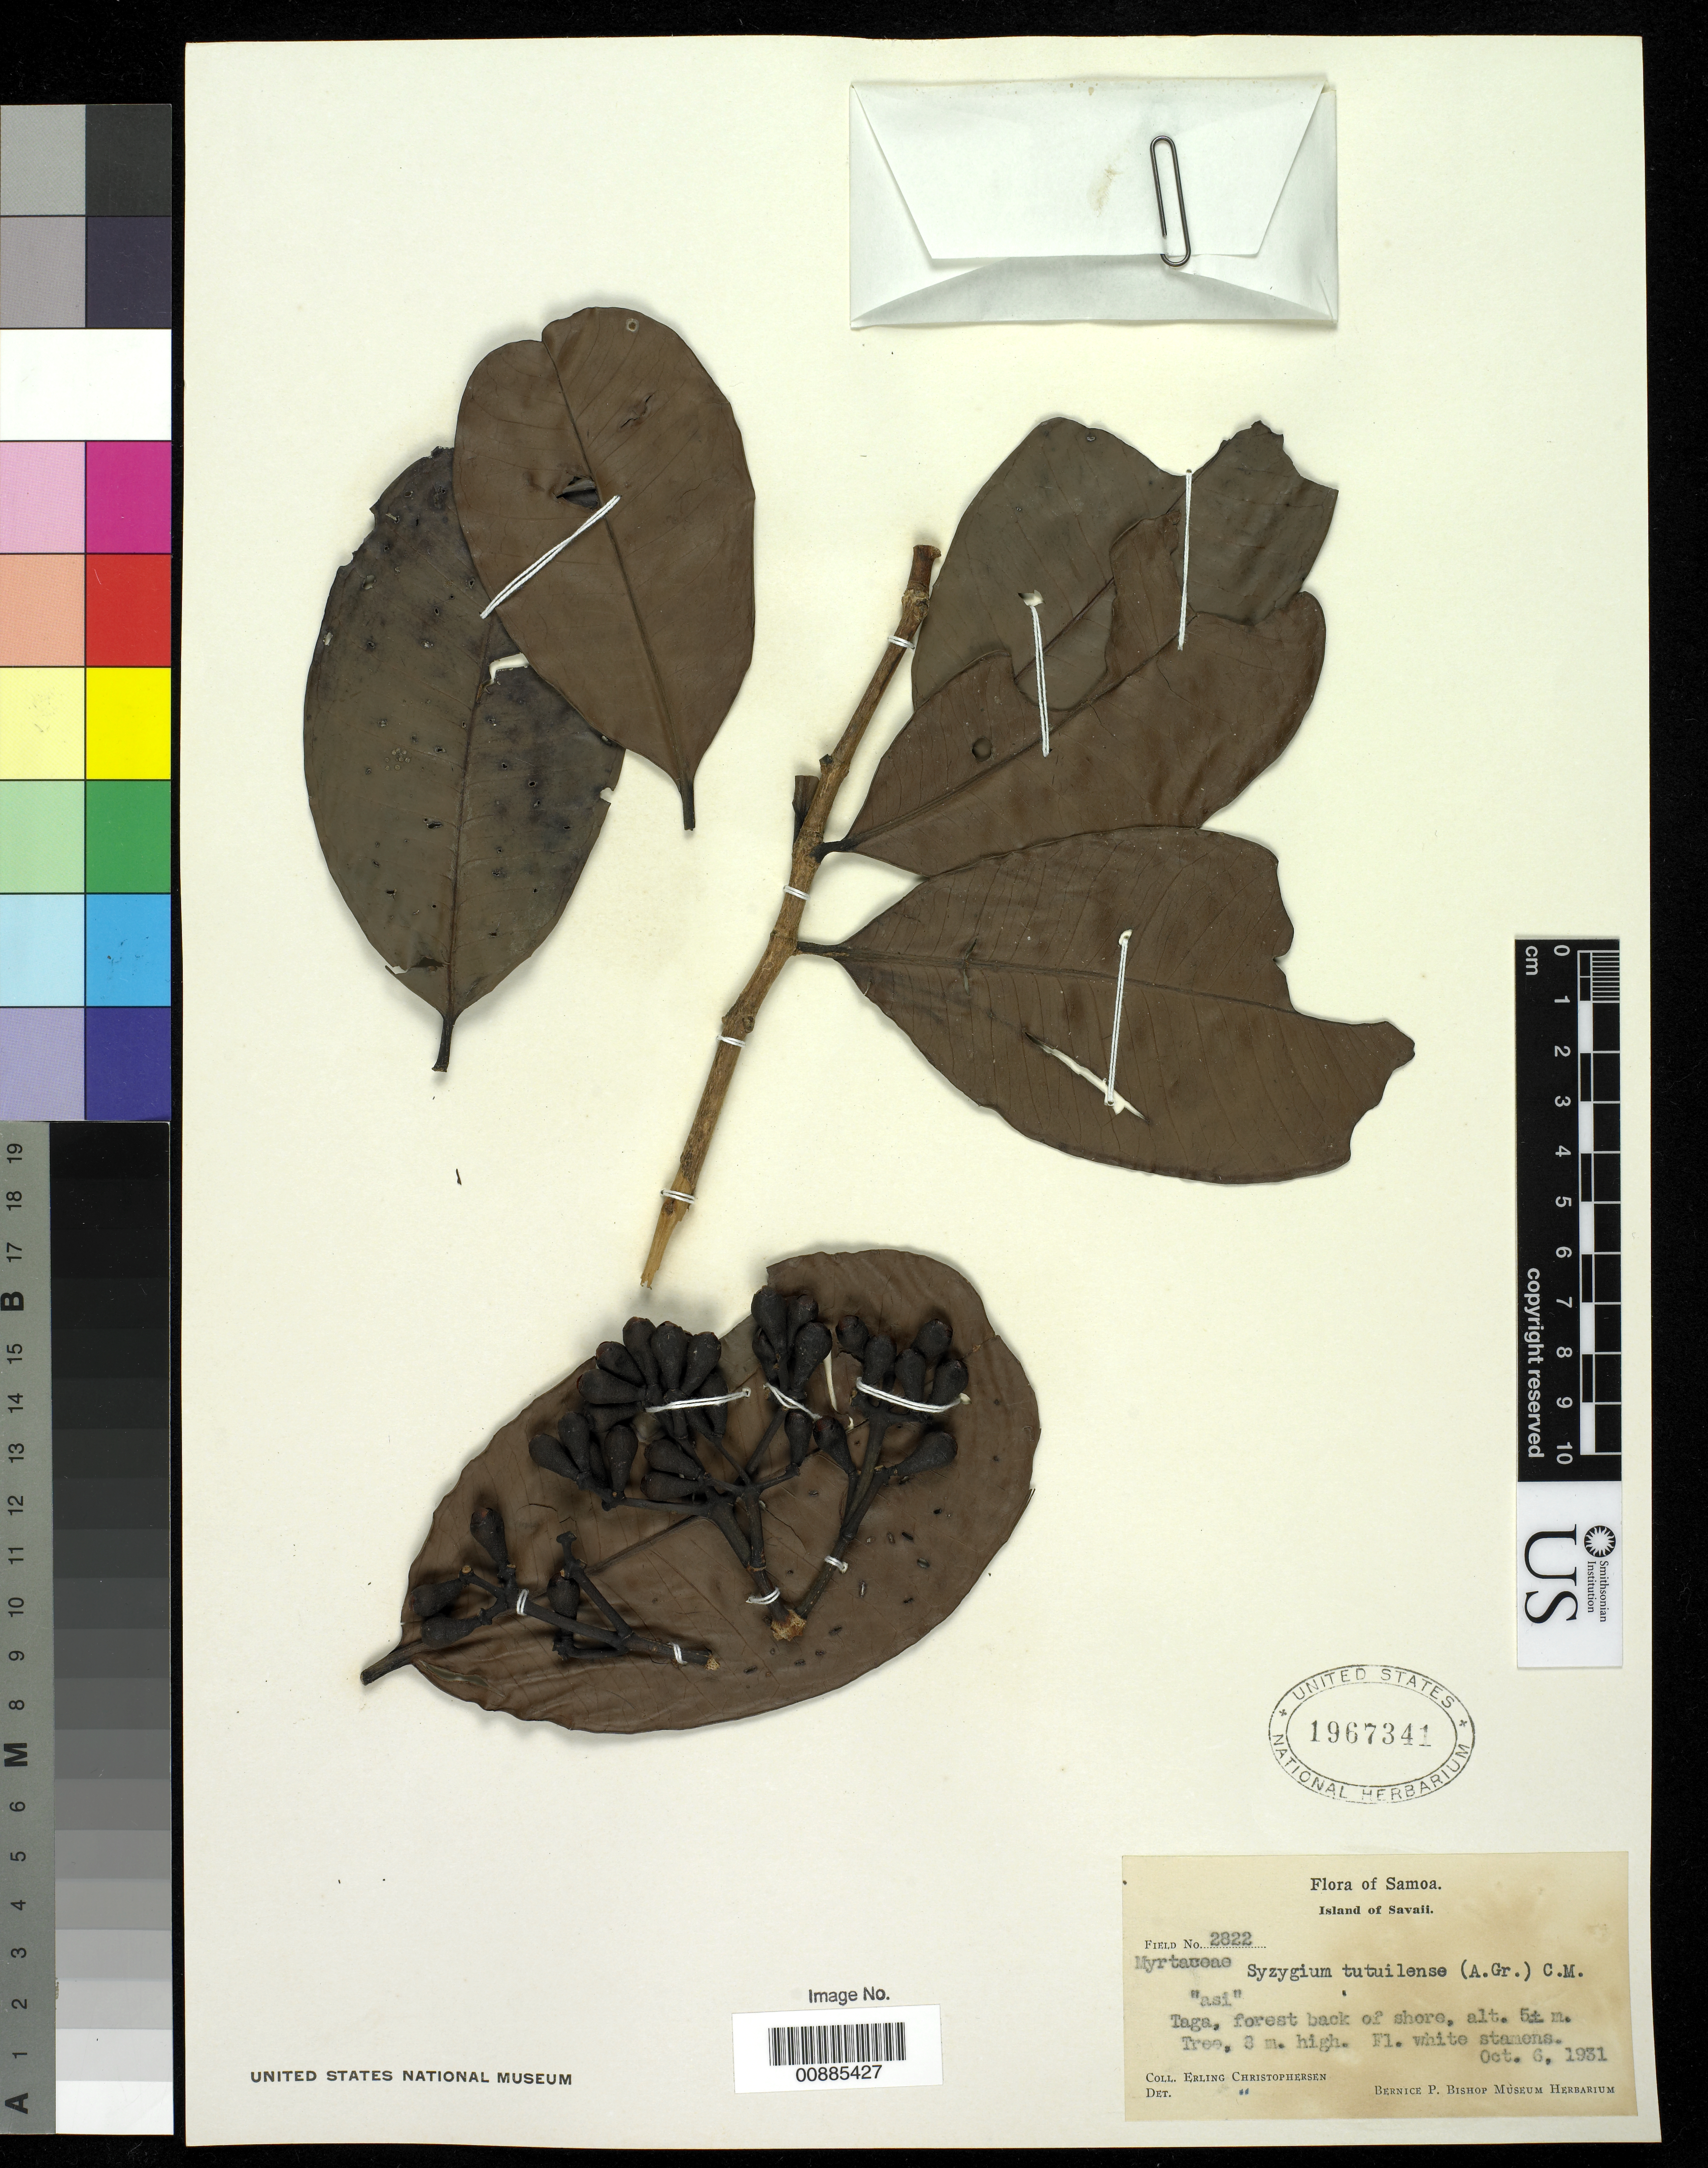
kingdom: Plantae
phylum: Tracheophyta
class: Magnoliopsida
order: Myrtales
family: Myrtaceae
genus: Syzygium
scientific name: Syzygium tutuilense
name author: (A. Gray) K. Müller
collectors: E. Christophersen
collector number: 2822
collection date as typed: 06 Oct 1931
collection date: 1931-10-06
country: Samoa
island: Savai'i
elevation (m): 5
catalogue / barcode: US 1967341